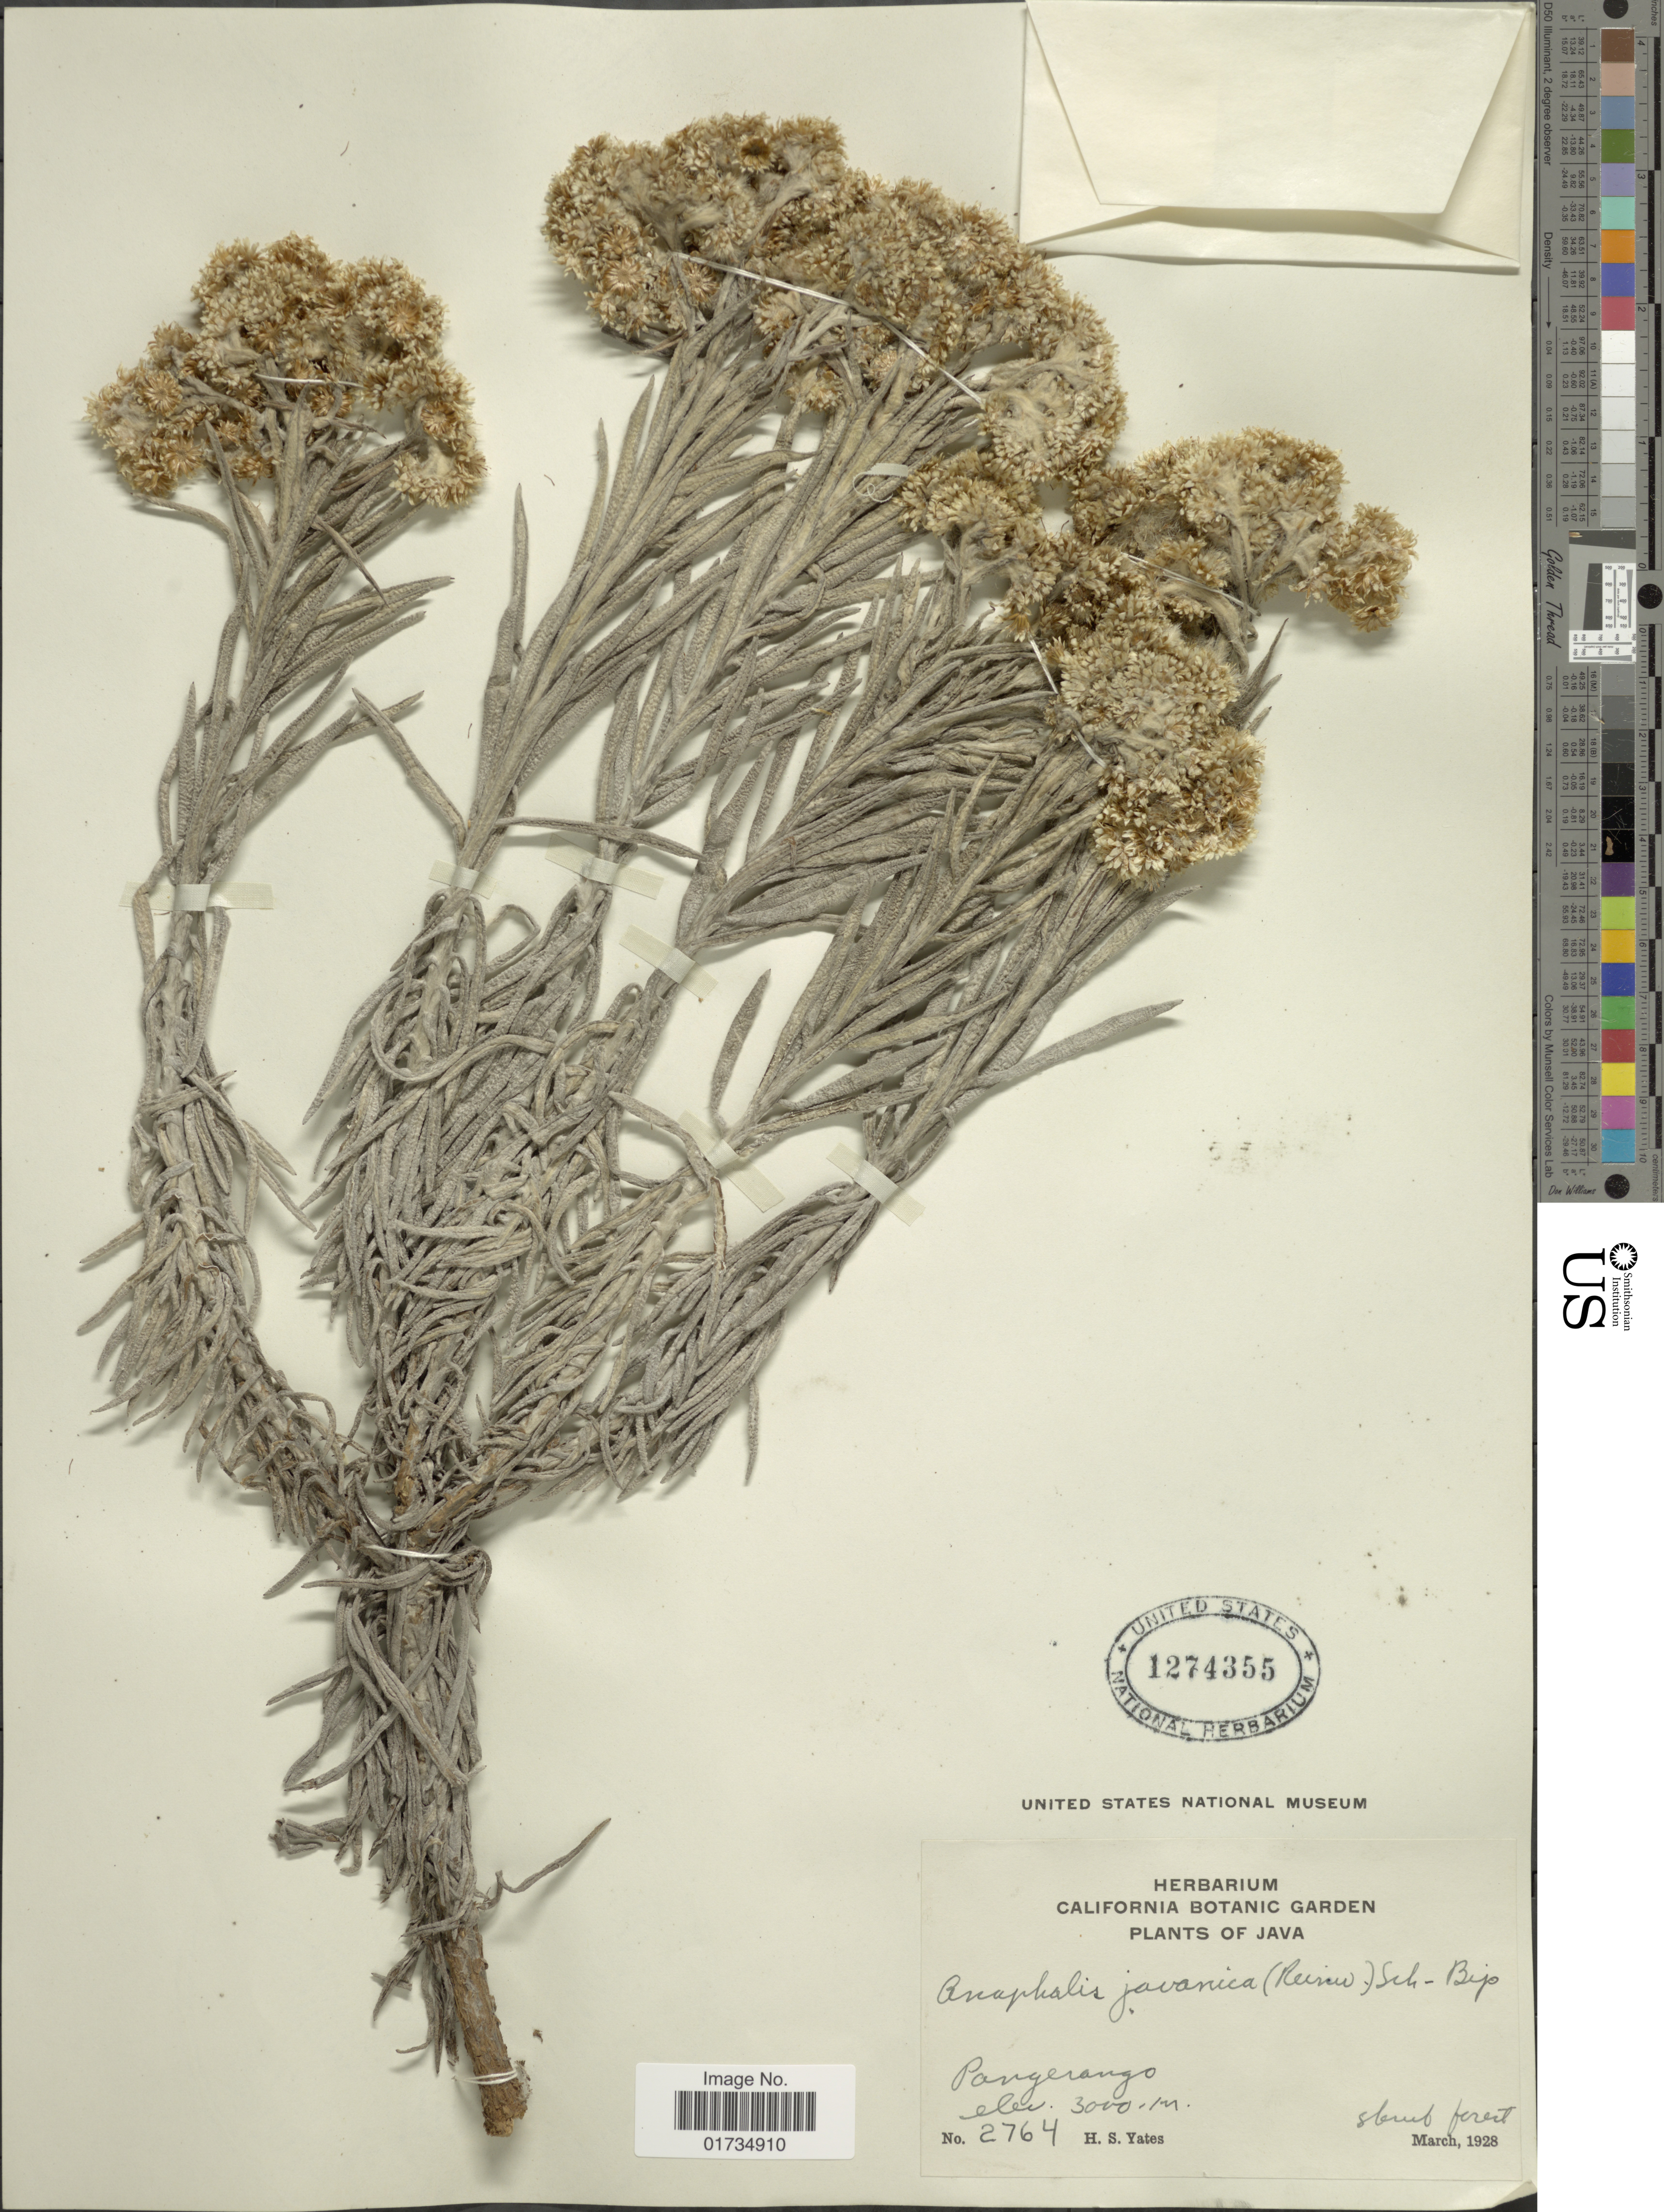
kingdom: Plantae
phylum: Tracheophyta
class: Magnoliopsida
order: Asterales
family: Asteraceae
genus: Anaphalis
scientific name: Anaphalis javanica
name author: (Reinw. ex Blume) Sch. Bip.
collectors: H. S. Yates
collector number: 2764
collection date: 1928-03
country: Indonesia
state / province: Java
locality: Pangerango, Java [interpreted]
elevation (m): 3000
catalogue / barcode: US 1274355